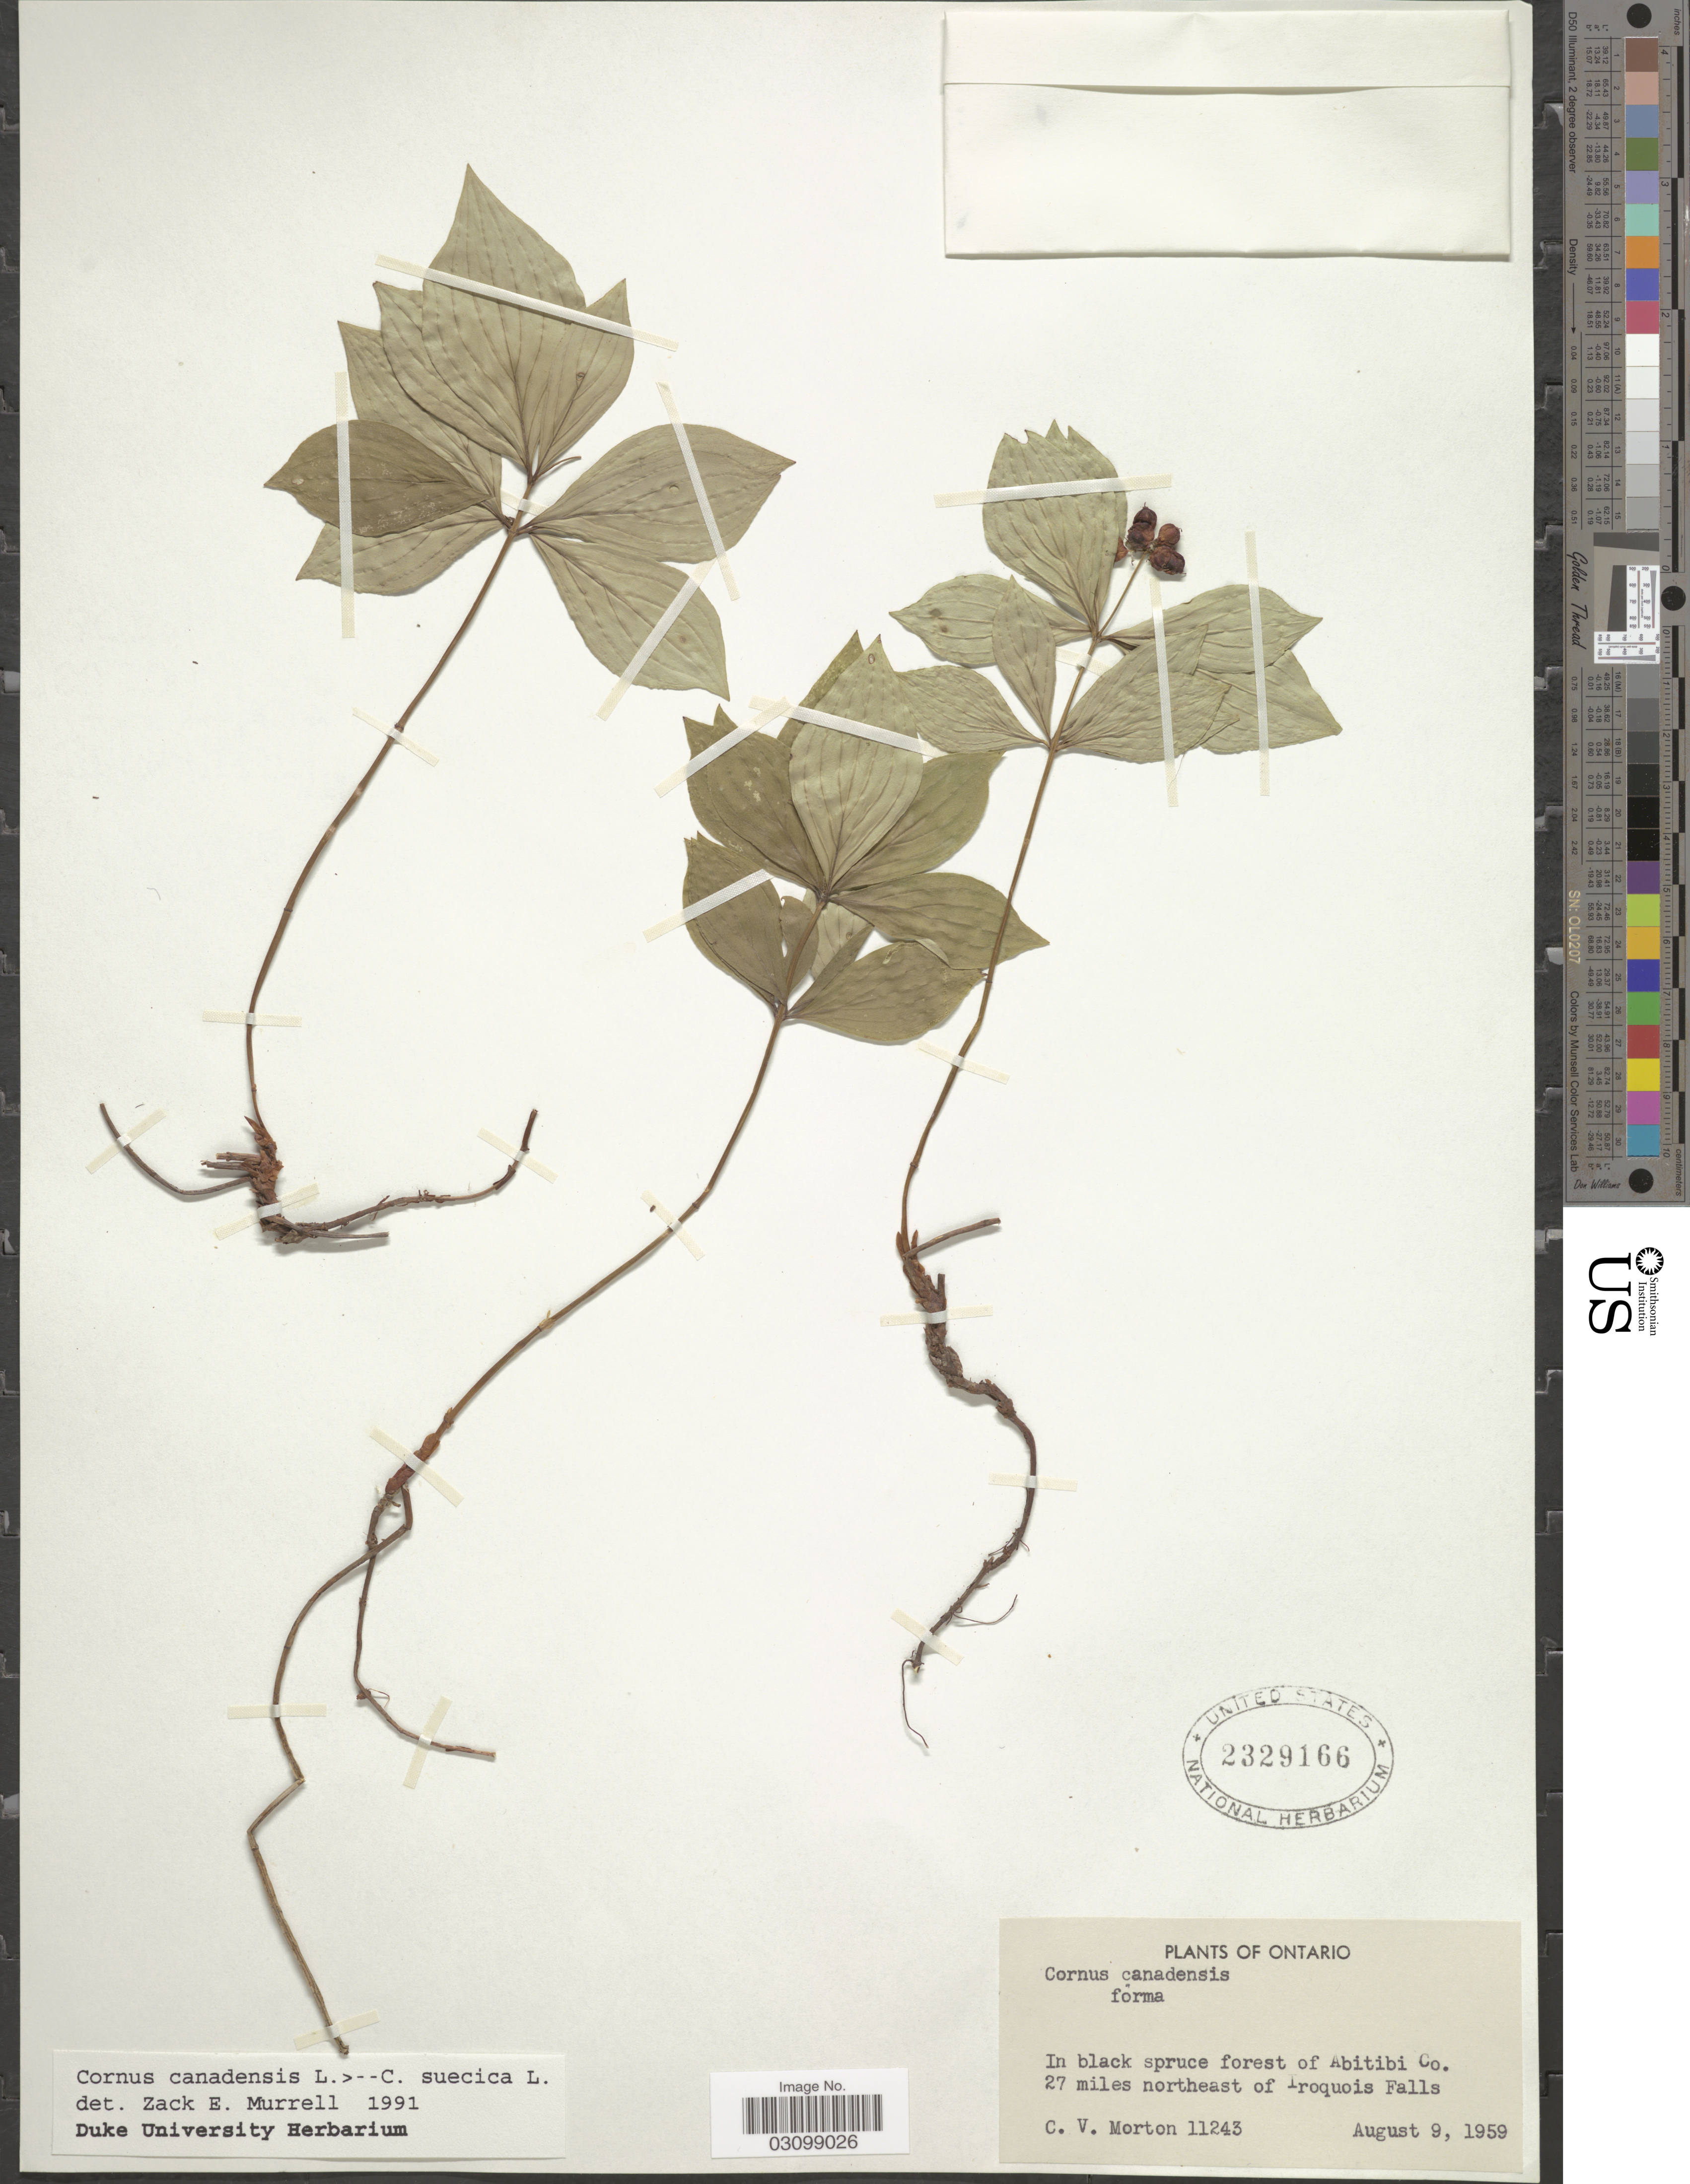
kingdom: Plantae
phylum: Tracheophyta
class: Magnoliopsida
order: Cornales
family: Cornaceae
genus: Cornus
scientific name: Cornus sp.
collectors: C. V. Morton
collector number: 11243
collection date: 1959-08-09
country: Canada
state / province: Ontario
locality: Black Spruce forest of Abitibi Co. 27 miles northeast of Iroquois Falls.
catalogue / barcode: US 2329166